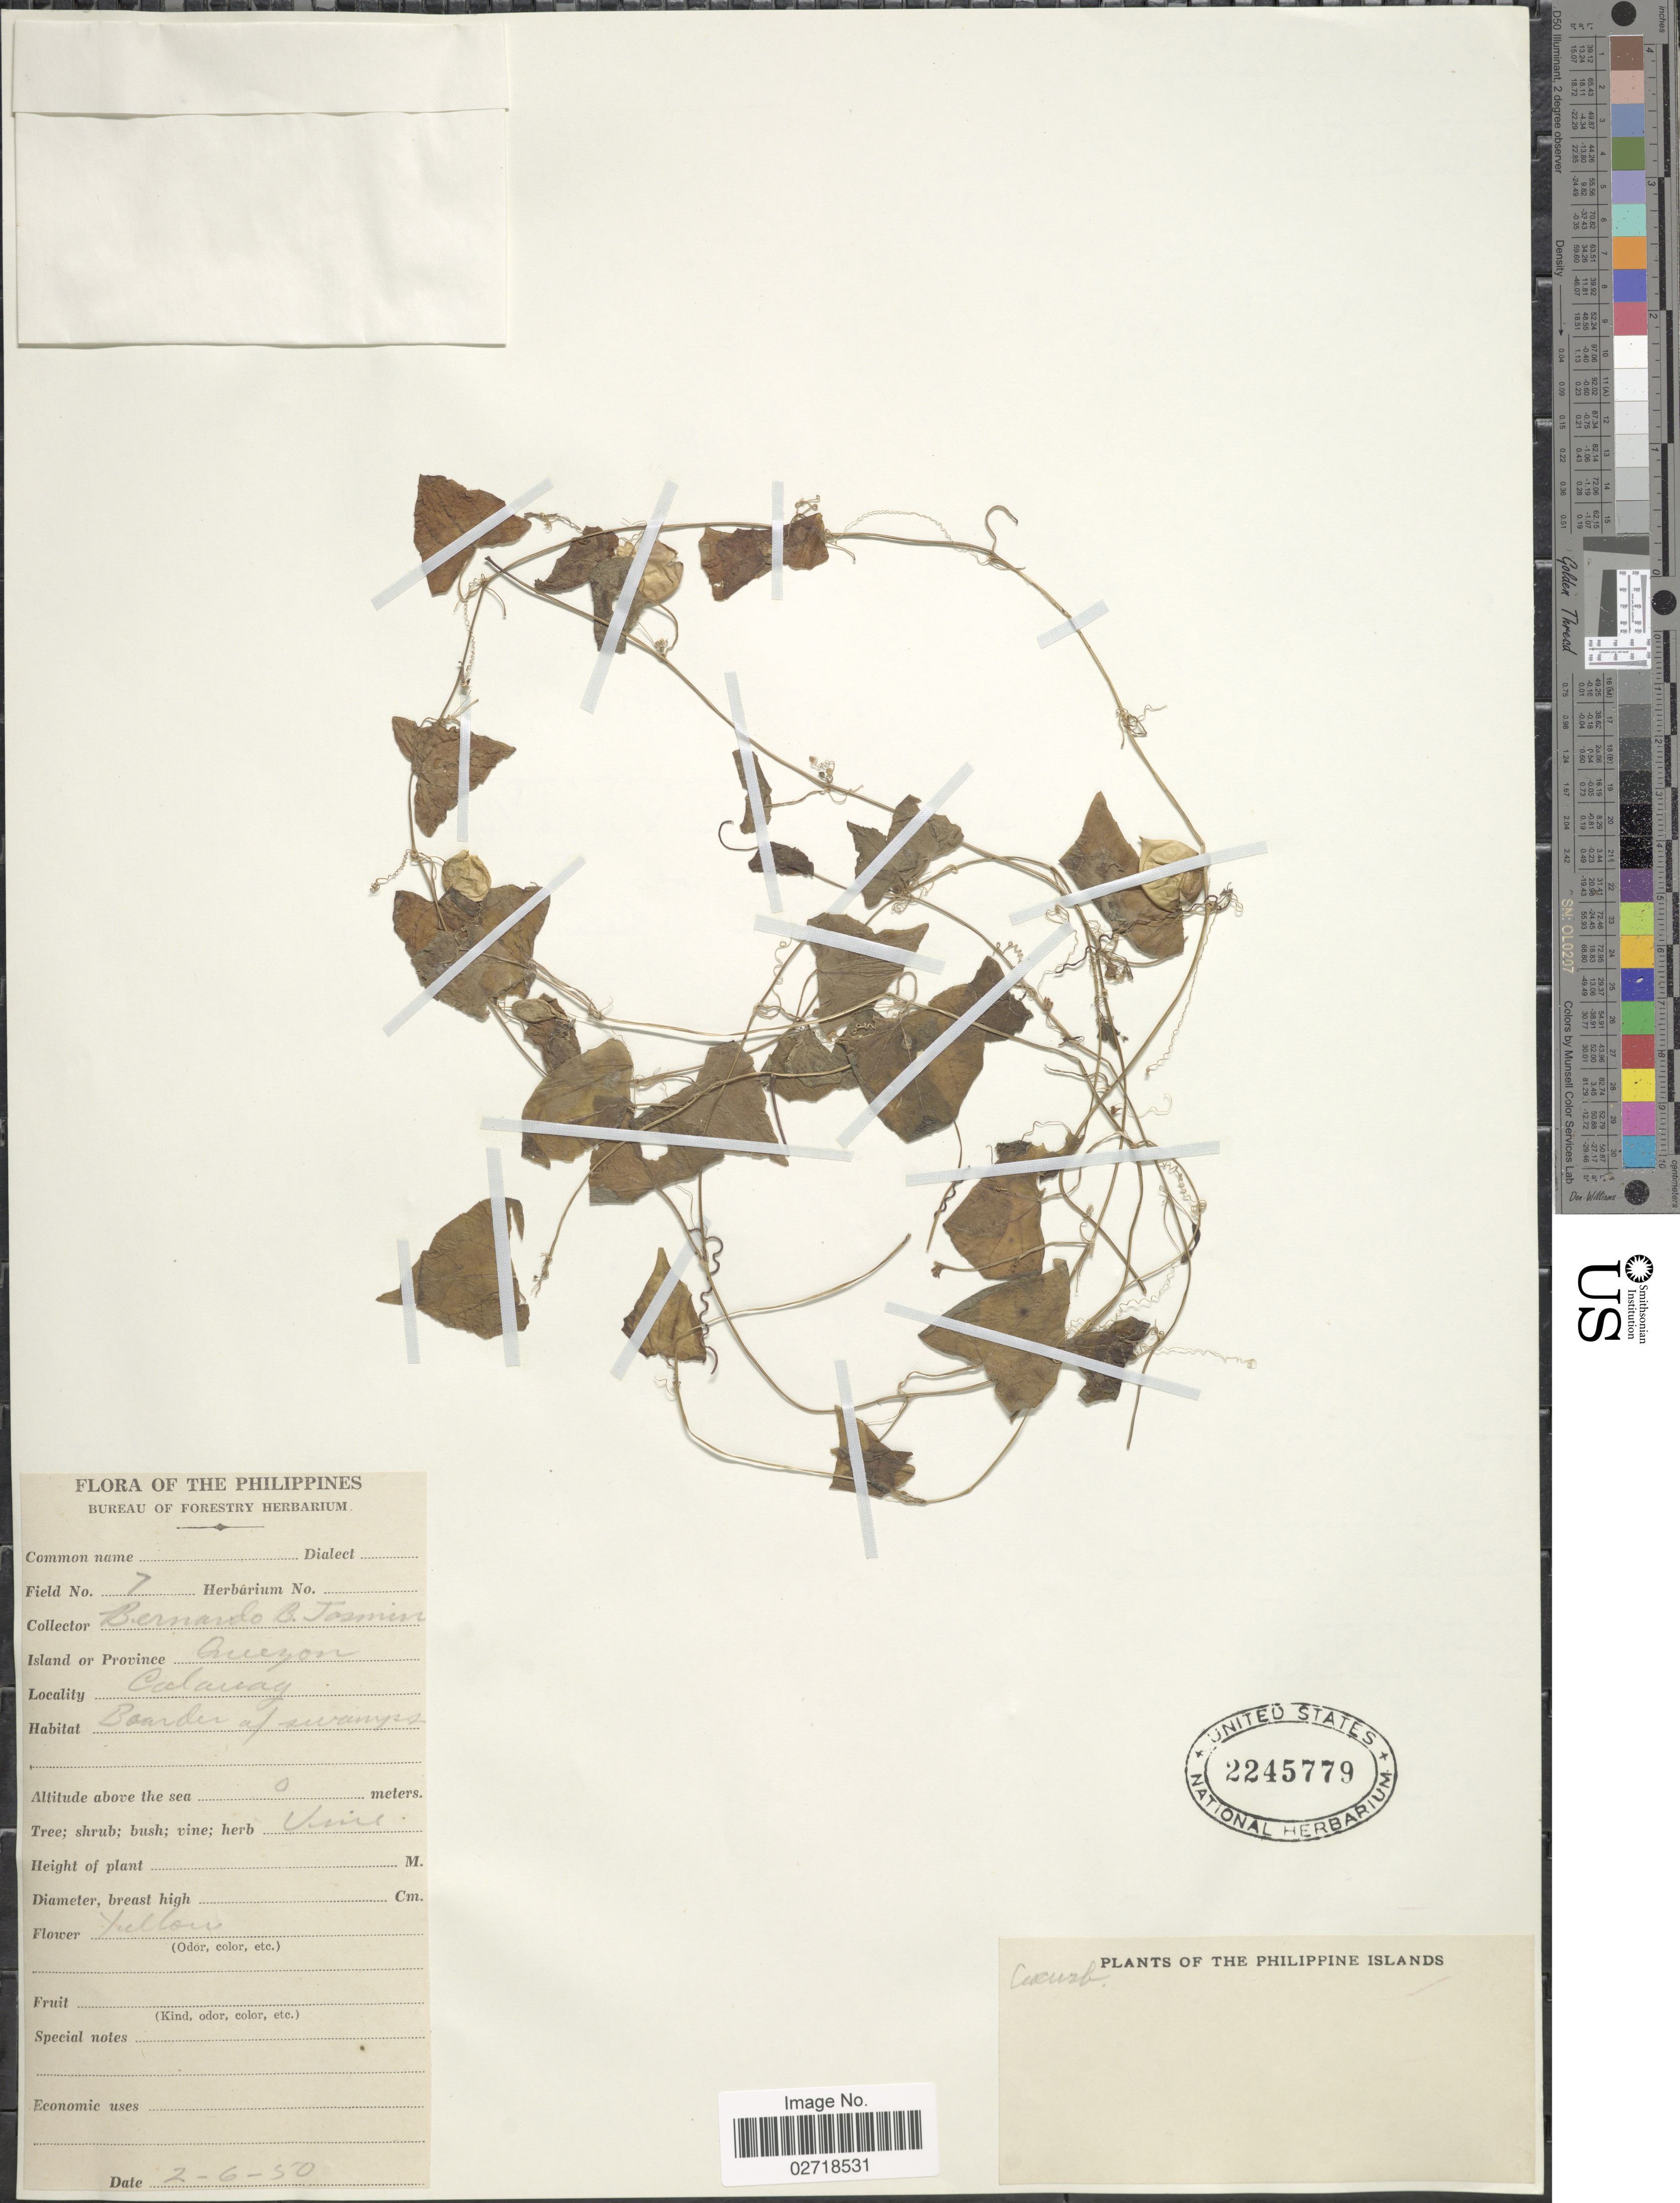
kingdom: Plantae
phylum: Tracheophyta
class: Magnoliopsida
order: Cucurbitales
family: Cucurbitaceae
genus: Zehneria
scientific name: Zehneria sp.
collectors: B. Josmin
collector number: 7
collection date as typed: Transcribed d/m/y: 2/6/50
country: Philippines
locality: Island of Province Luzon, Calaway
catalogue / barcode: US 2245779